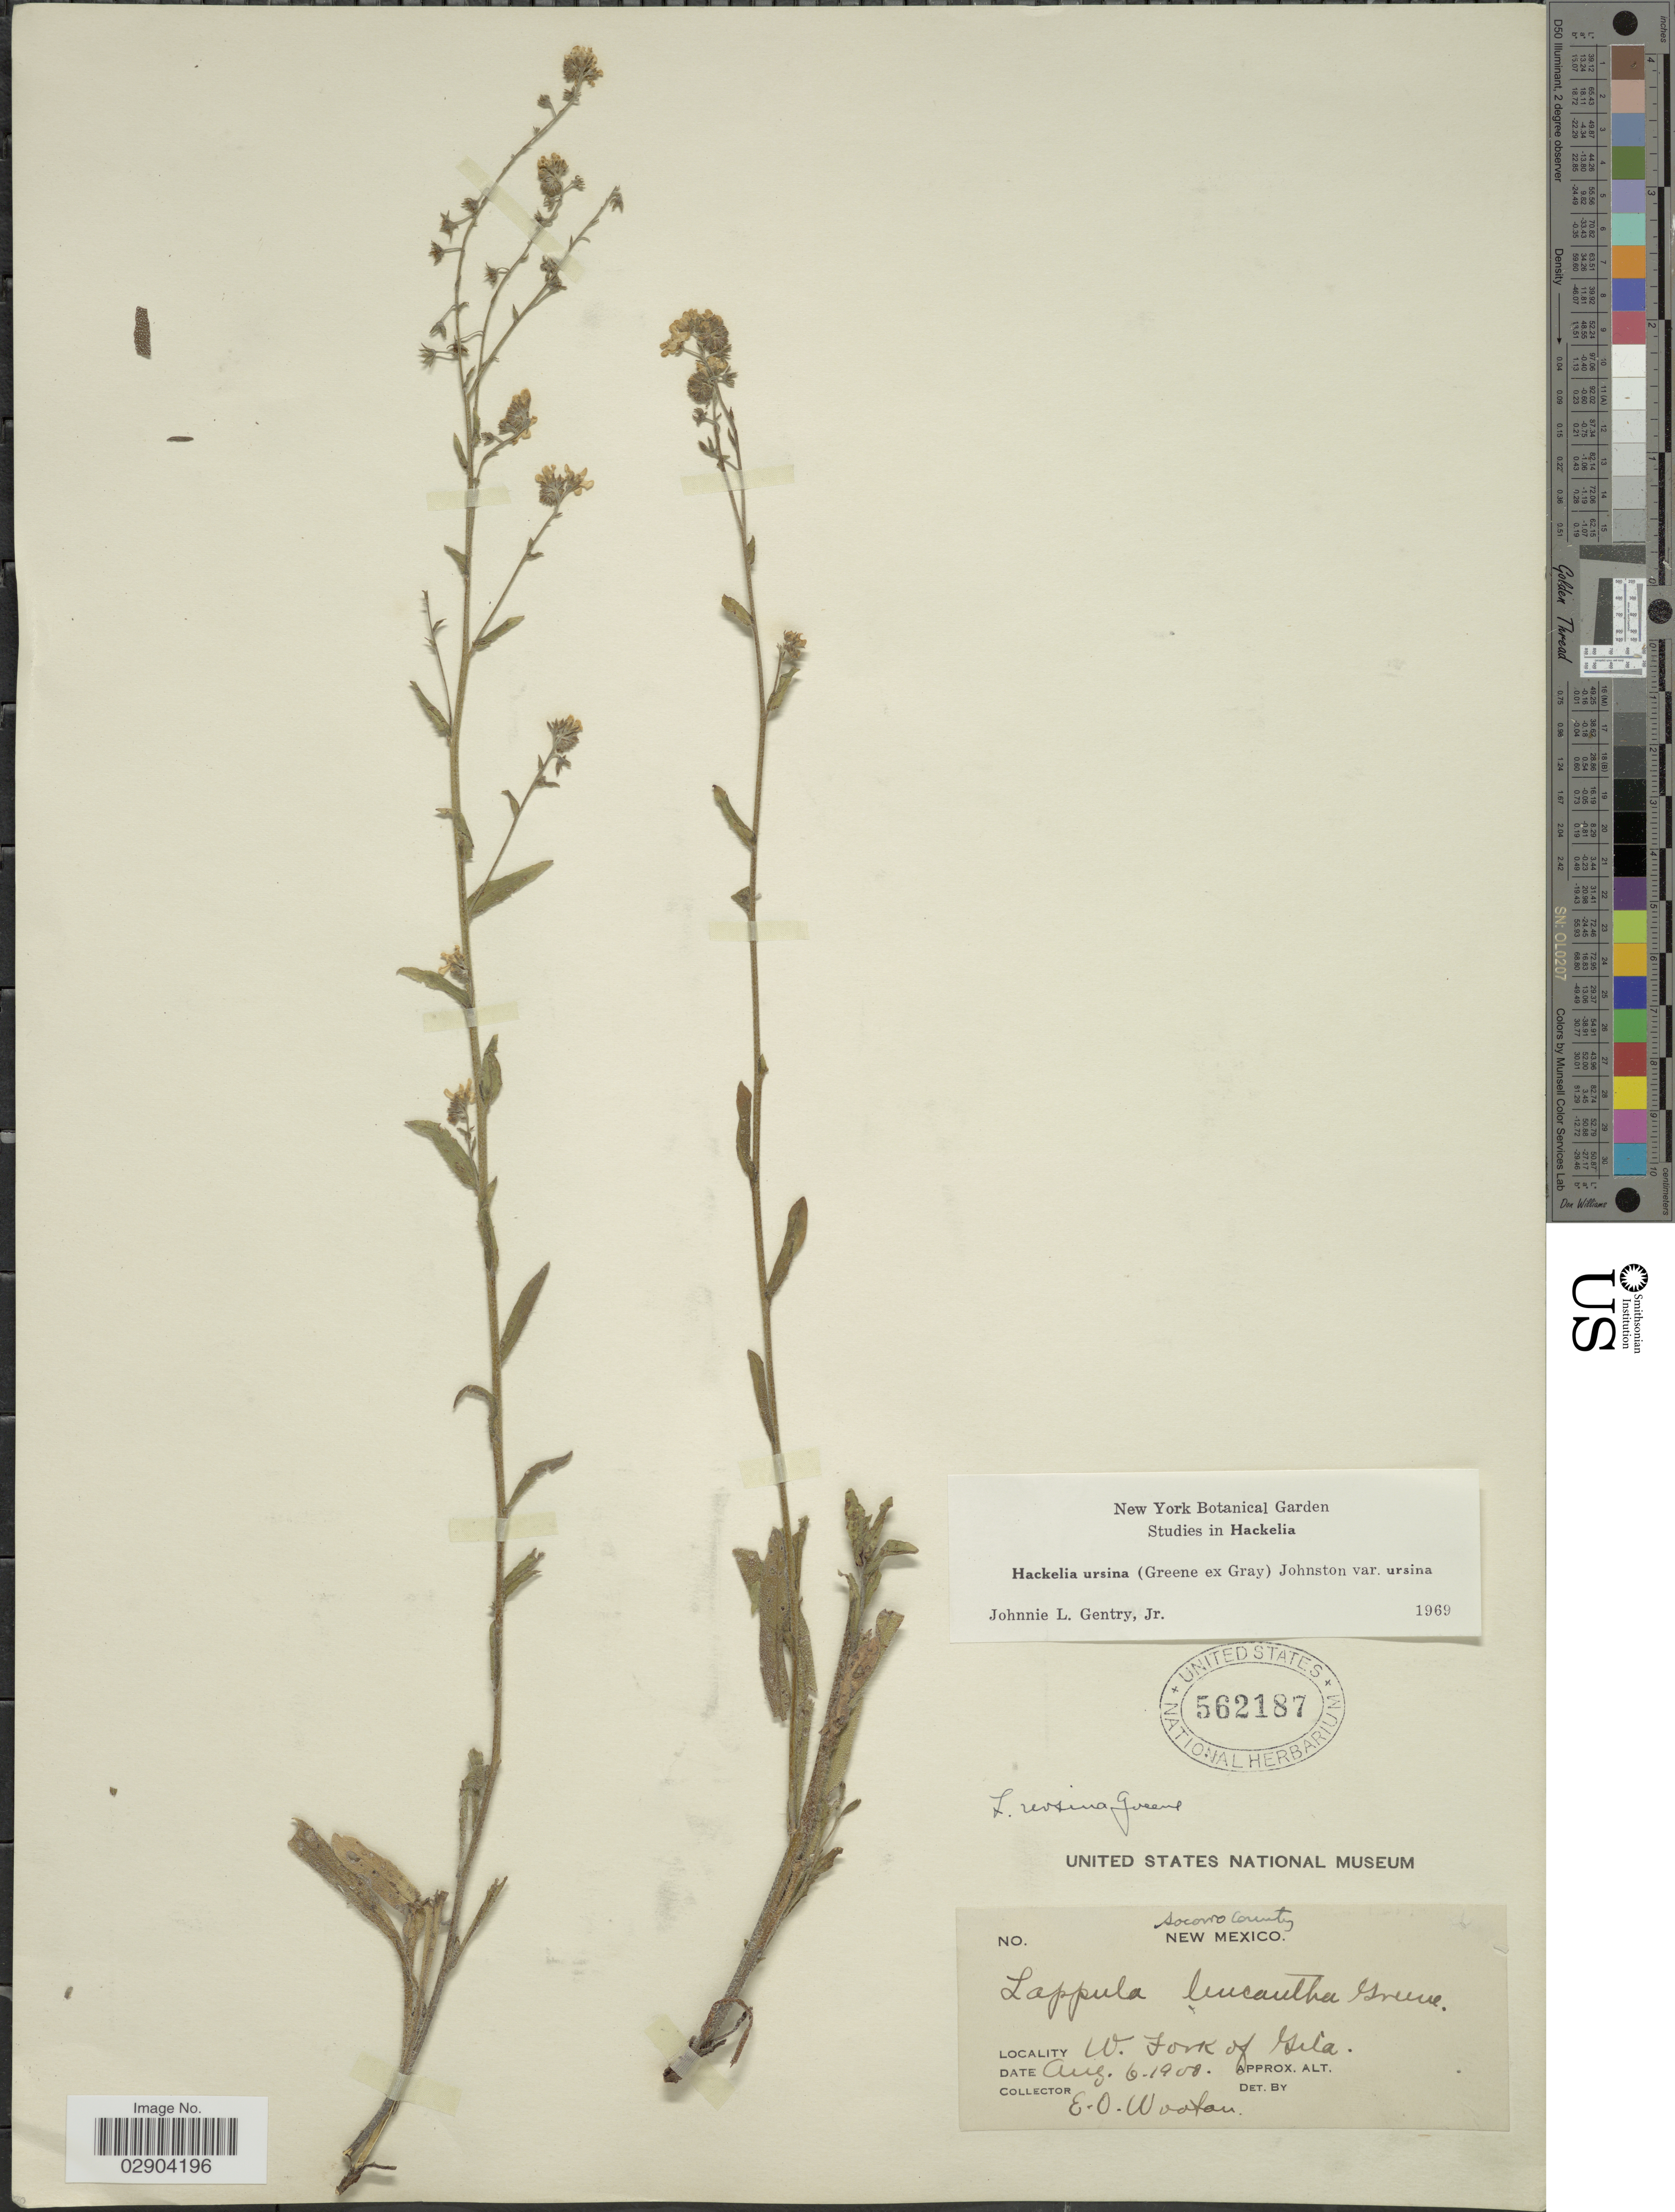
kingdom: Plantae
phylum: Tracheophyta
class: Magnoliopsida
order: Boraginales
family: Boraginaceae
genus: Hackelia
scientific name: Hackelia ursina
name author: (Greene ex A. Gray) I.M. Johnst.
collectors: E. O. Wooton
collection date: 1900-08-06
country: United States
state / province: New Mexico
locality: Socorro County. W. Fork of Gila.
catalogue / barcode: US 562187